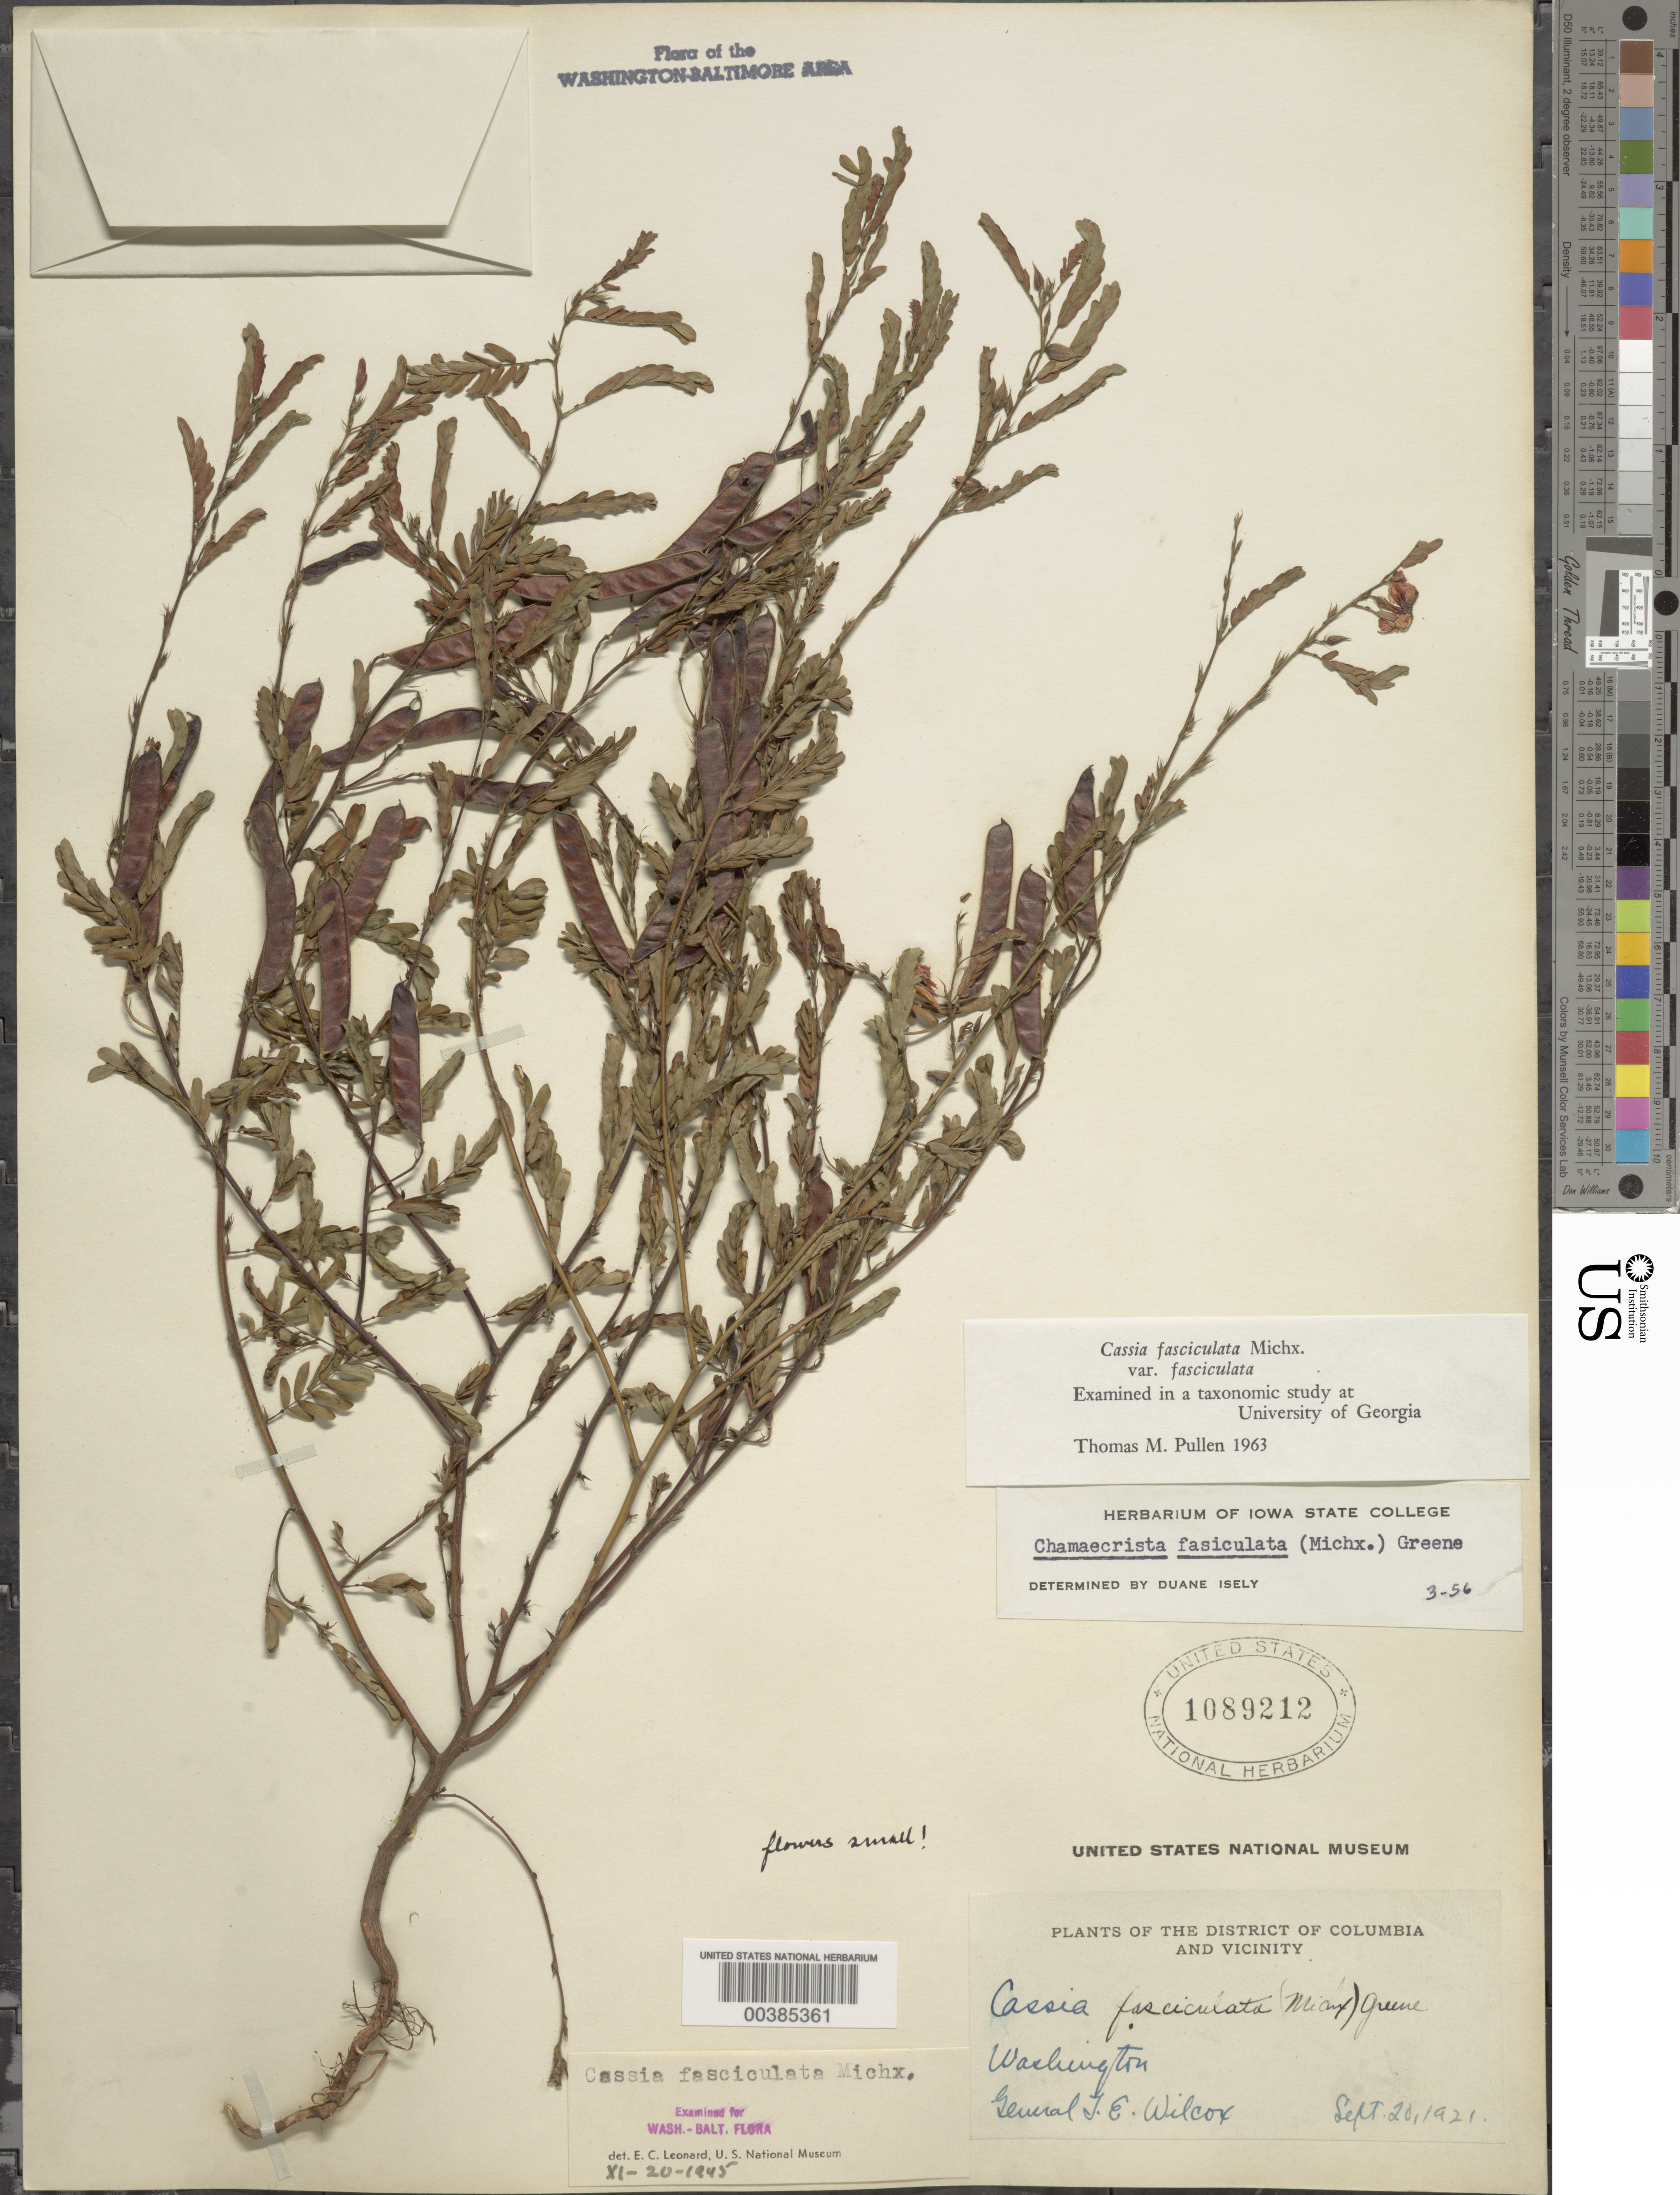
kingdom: Plantae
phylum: Tracheophyta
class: Magnoliopsida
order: Fabales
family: Fabaceae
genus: Chamaecrista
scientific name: Chamaecrista fasciculata var. fasciculata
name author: (Michx.) Greene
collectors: T. E. Wilcox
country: United States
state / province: District of Columbia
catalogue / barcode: US 1089212